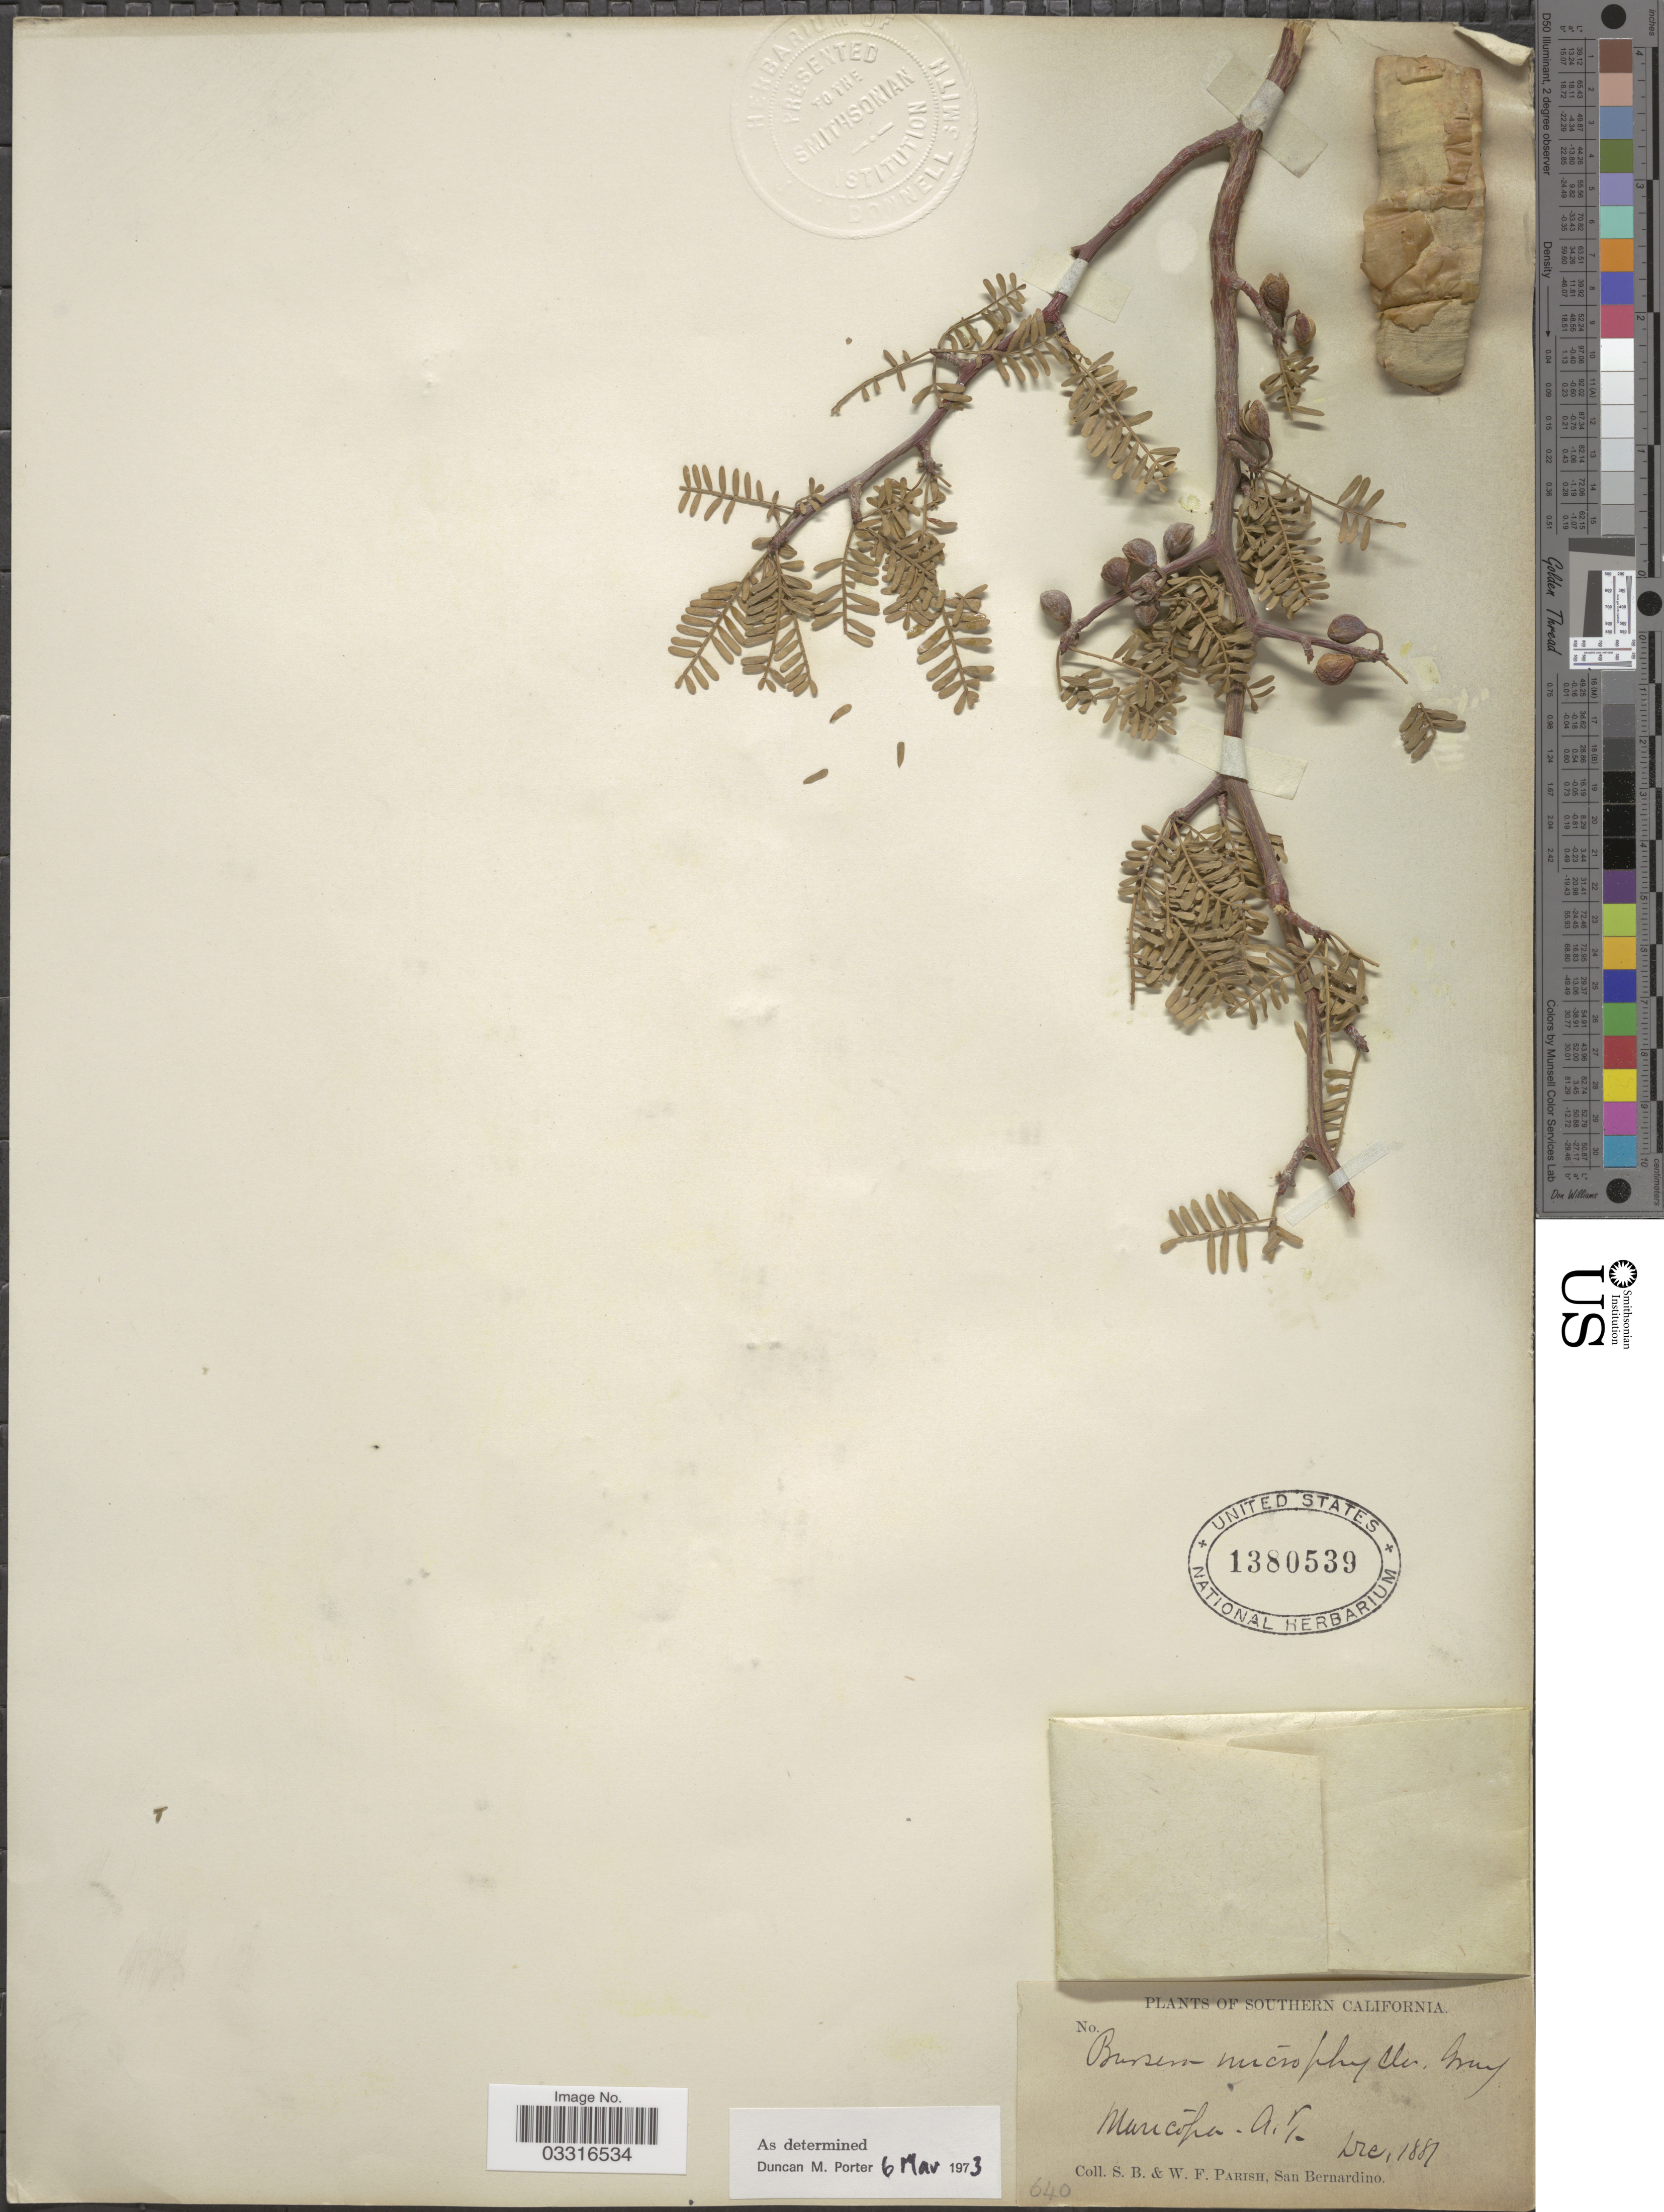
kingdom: Plantae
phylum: Tracheophyta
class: Magnoliopsida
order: Sapindales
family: Burseraceae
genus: Bursera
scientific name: Bursera microphylla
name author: A. Gray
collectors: S. B. Parish & W. F. Parish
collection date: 1881-12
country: United States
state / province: California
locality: Southern California. Maricopa. A.T.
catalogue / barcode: US 1380539